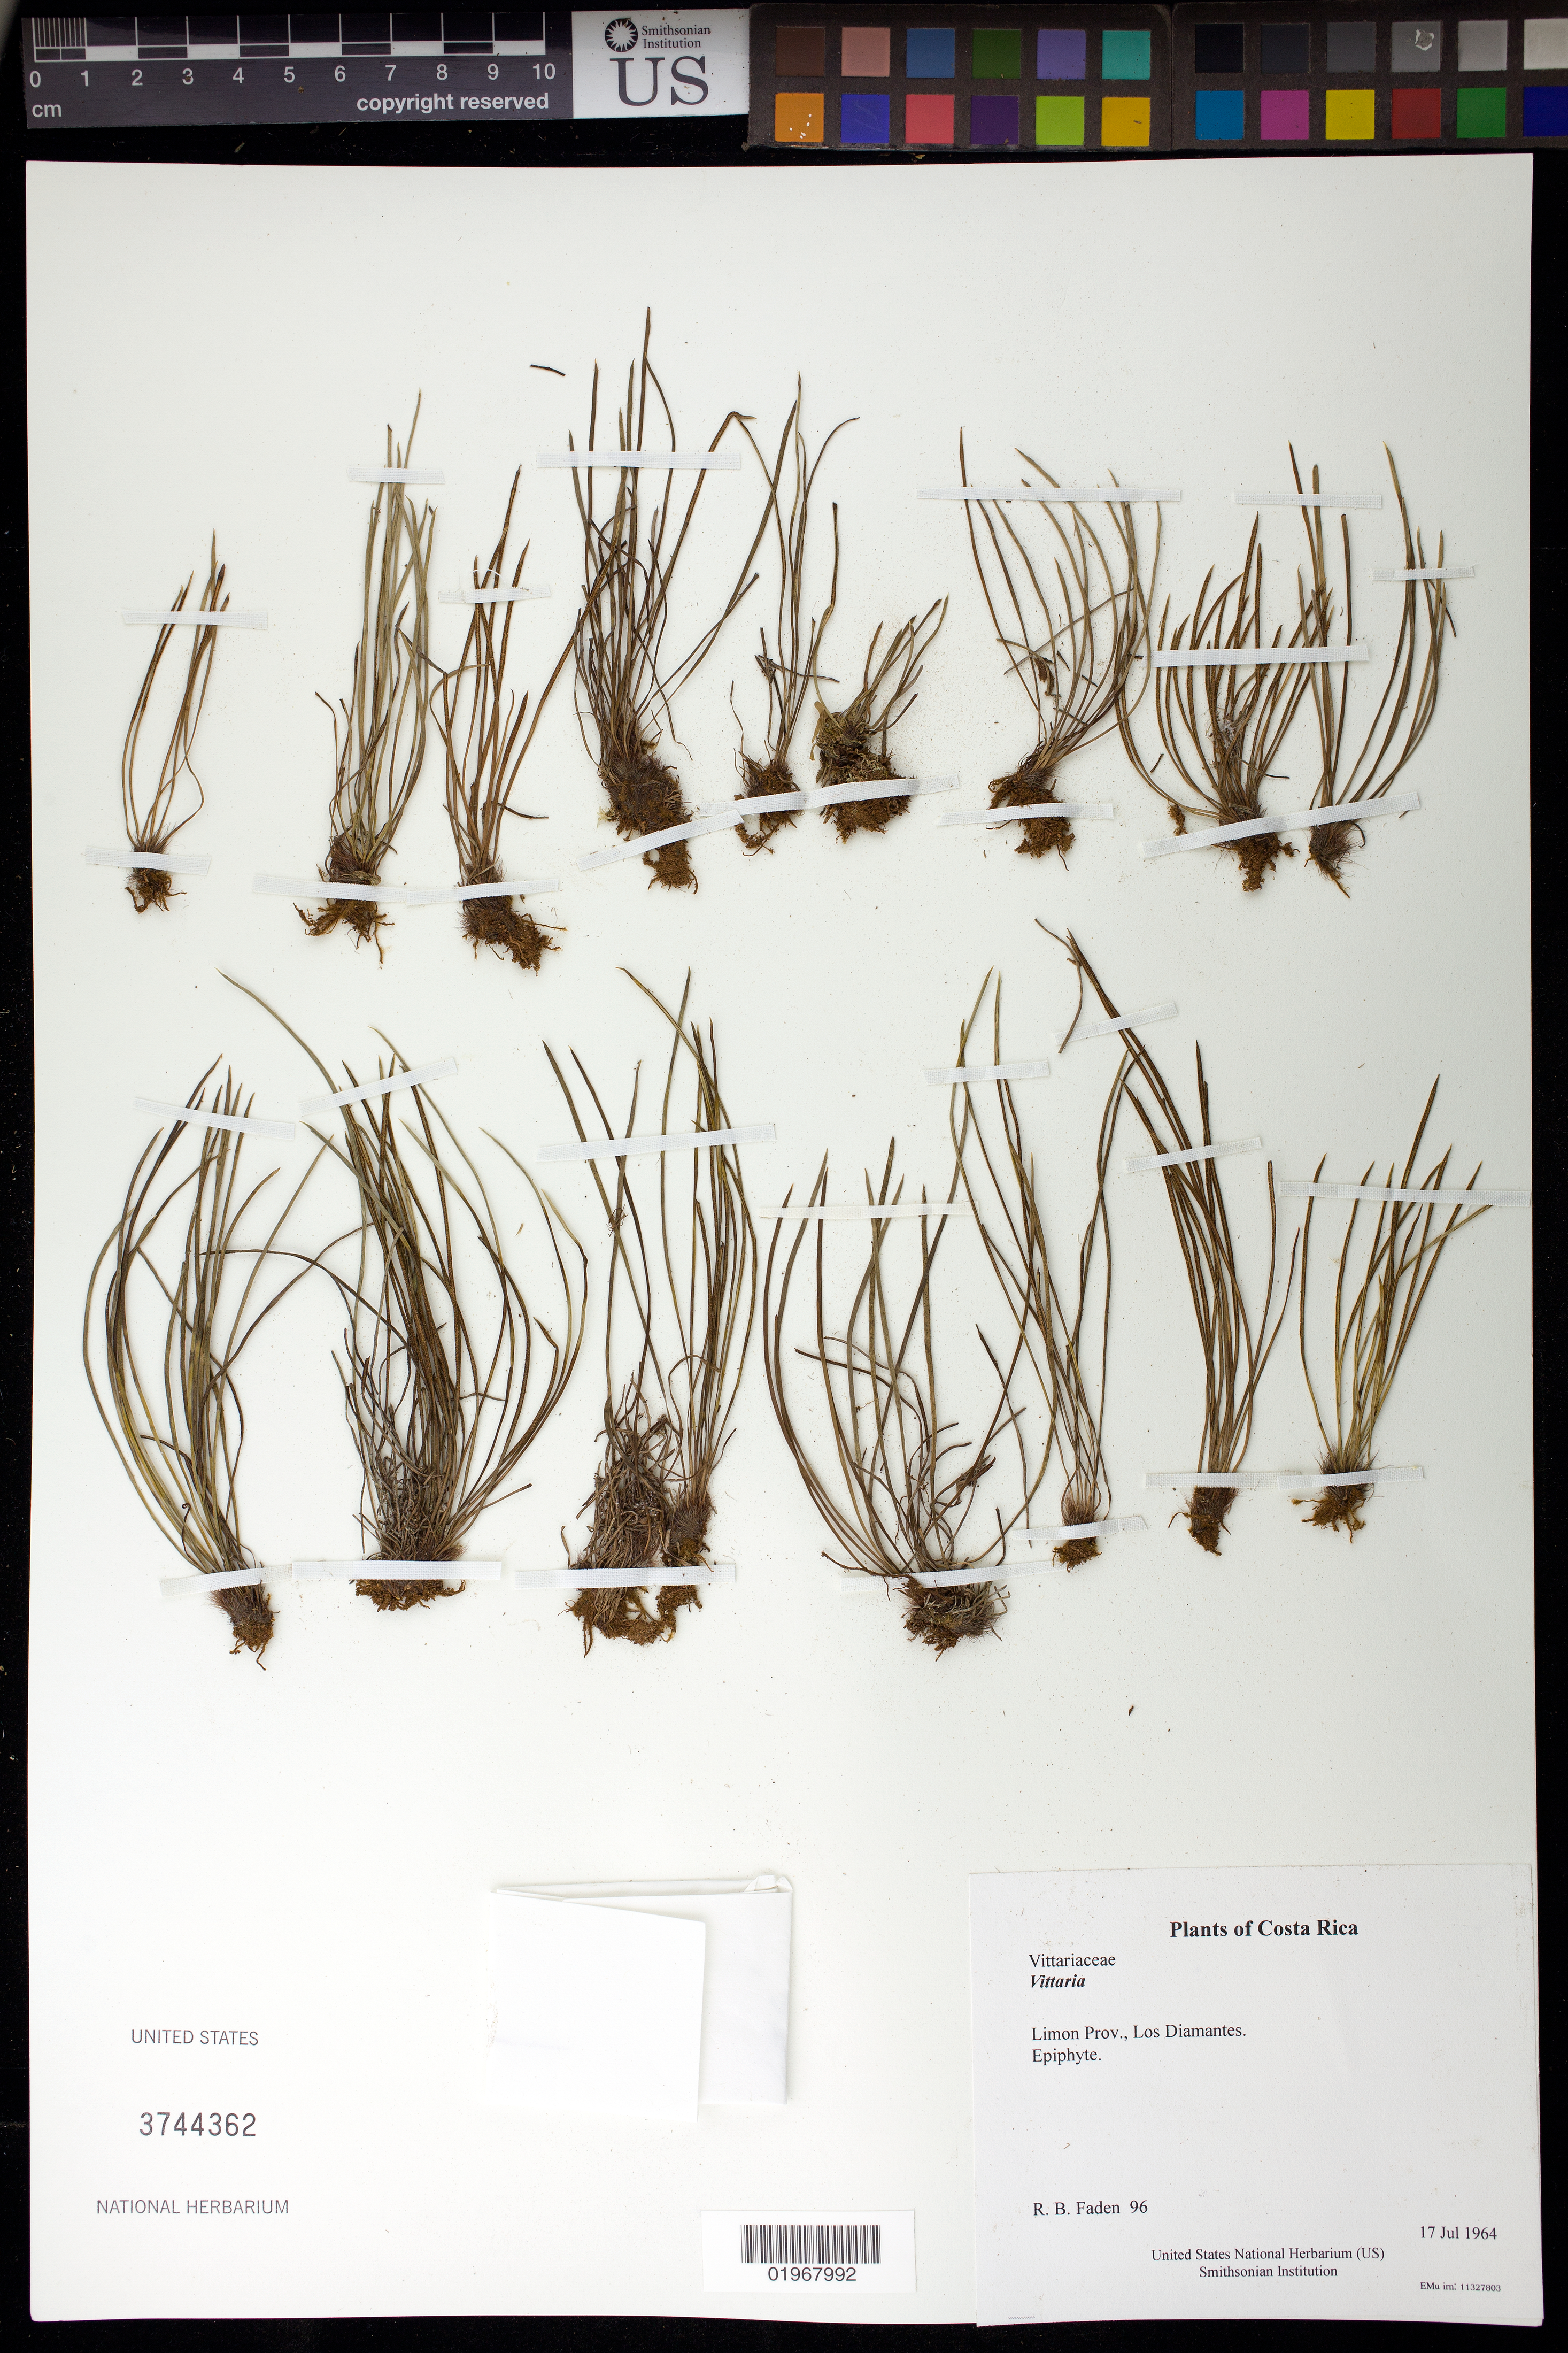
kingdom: Plantae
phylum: Tracheophyta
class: Polypodiopsida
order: Polypodiales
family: Pteridaceae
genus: Vittaria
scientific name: Vittaria sp.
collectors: R. B. Faden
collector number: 96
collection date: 1964-07-17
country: Costa Rica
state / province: Limon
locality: Los Diamantes.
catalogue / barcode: US 3744362